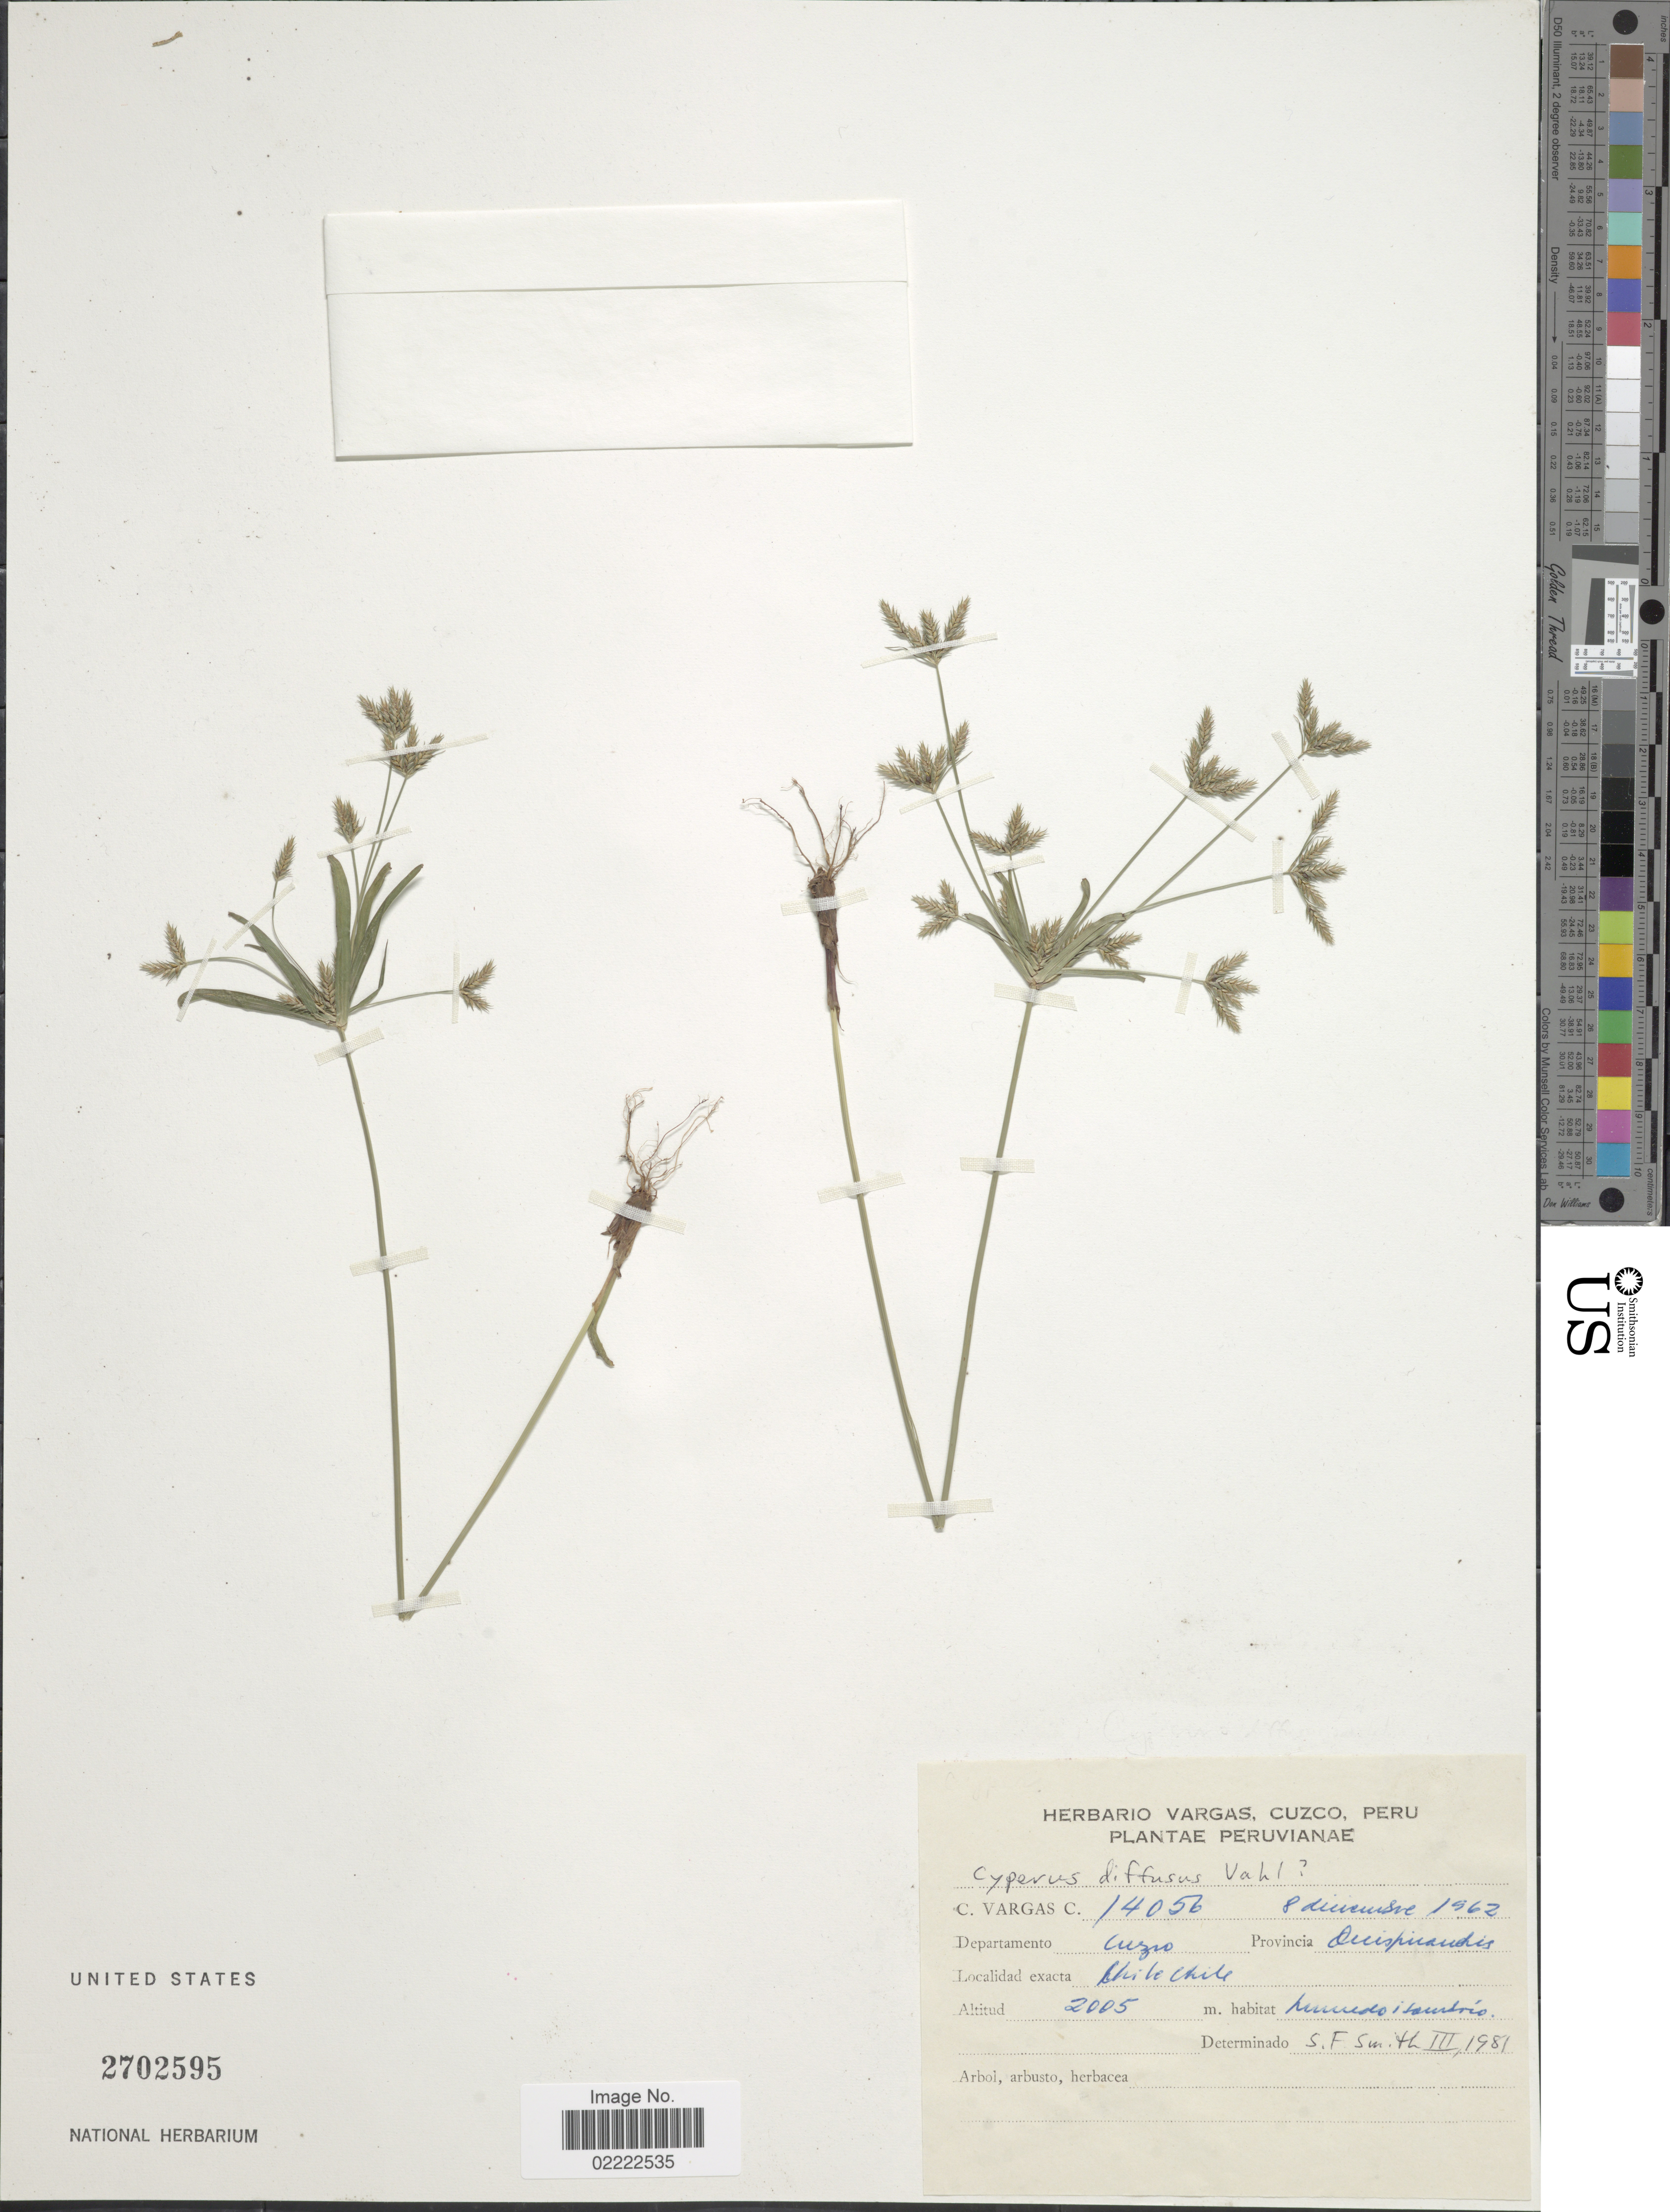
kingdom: Plantae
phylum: Tracheophyta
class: Liliopsida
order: Poales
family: Cyperaceae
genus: Cyperus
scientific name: Cyperus laxus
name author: Lam.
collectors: C. Vargas Calderón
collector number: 14056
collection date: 1962-12-08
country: Peru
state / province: Cusco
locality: Departamento Cuzco, Provincia Quispicanchi, Chile Chile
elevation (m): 2005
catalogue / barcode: US 2702595